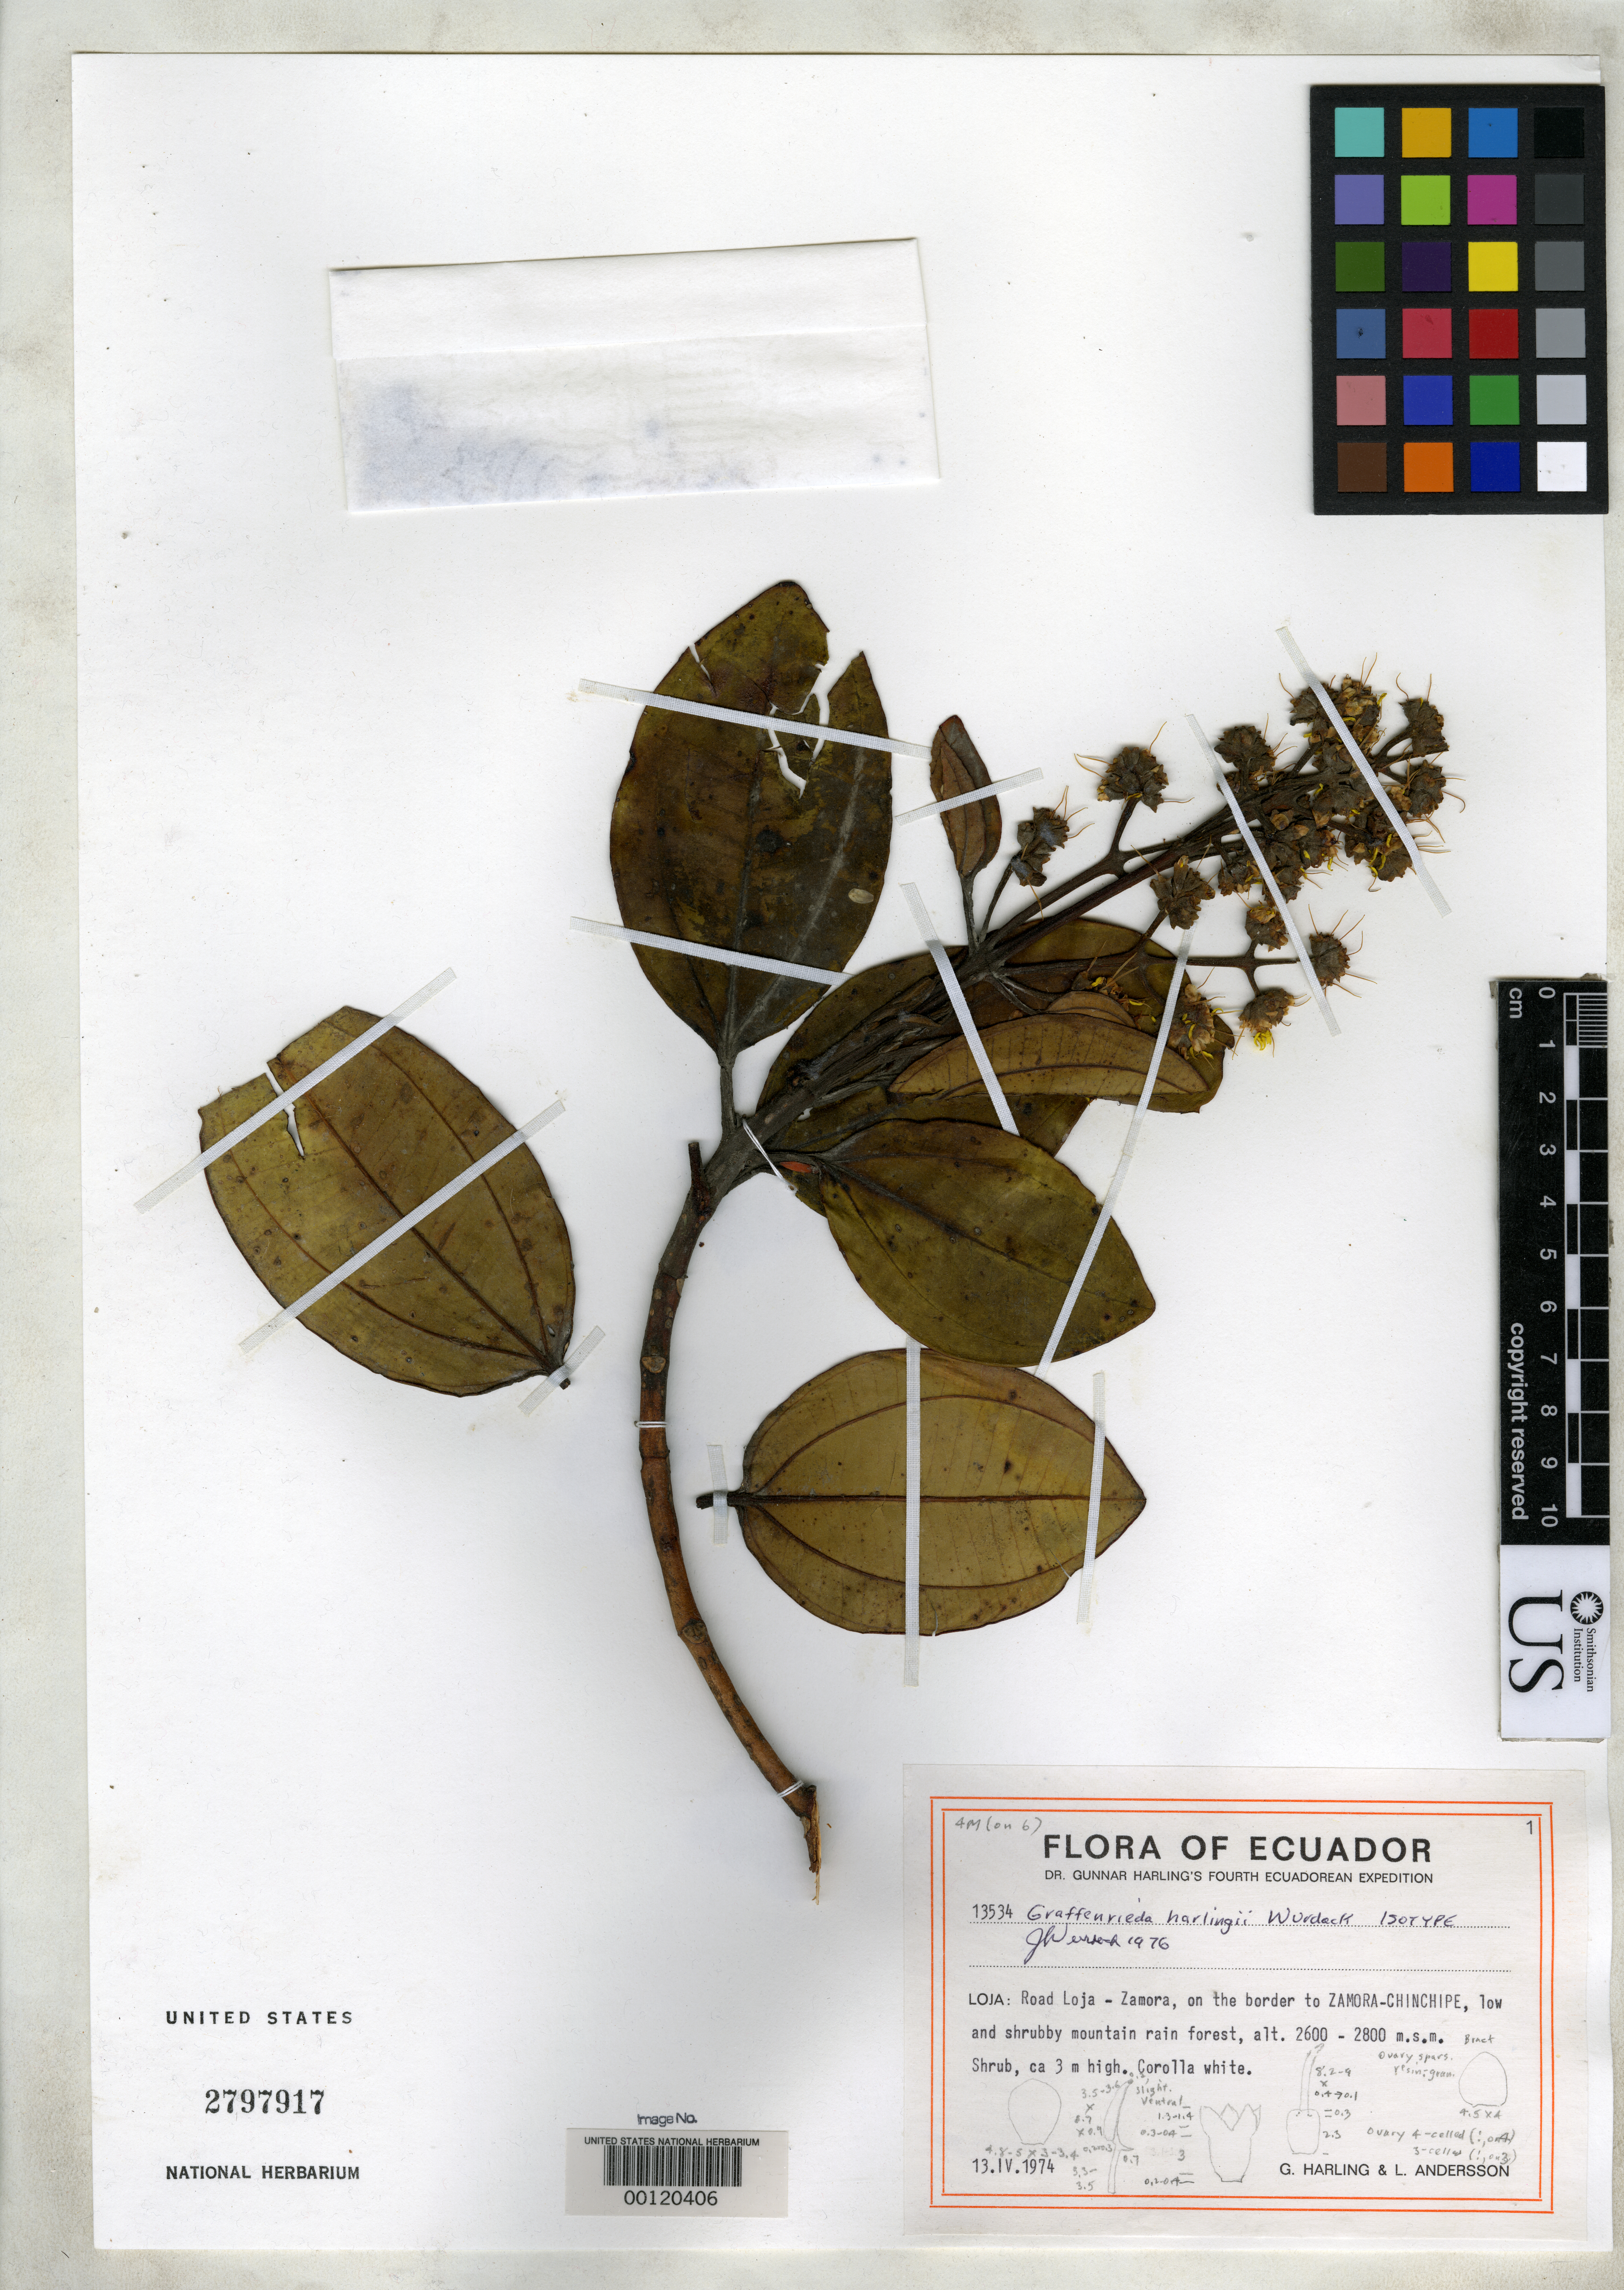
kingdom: Plantae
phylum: Tracheophyta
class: Magnoliopsida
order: Myrtales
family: Melastomataceae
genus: Graffenrieda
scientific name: Graffenrieda harlingii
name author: Wurdack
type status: Isotype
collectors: G. Harling & L. Andersson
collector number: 13534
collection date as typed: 13 Apr 1974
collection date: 1974-04-13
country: Ecuador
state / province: Loja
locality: Loja - Zamora Road.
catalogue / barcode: US 2797917